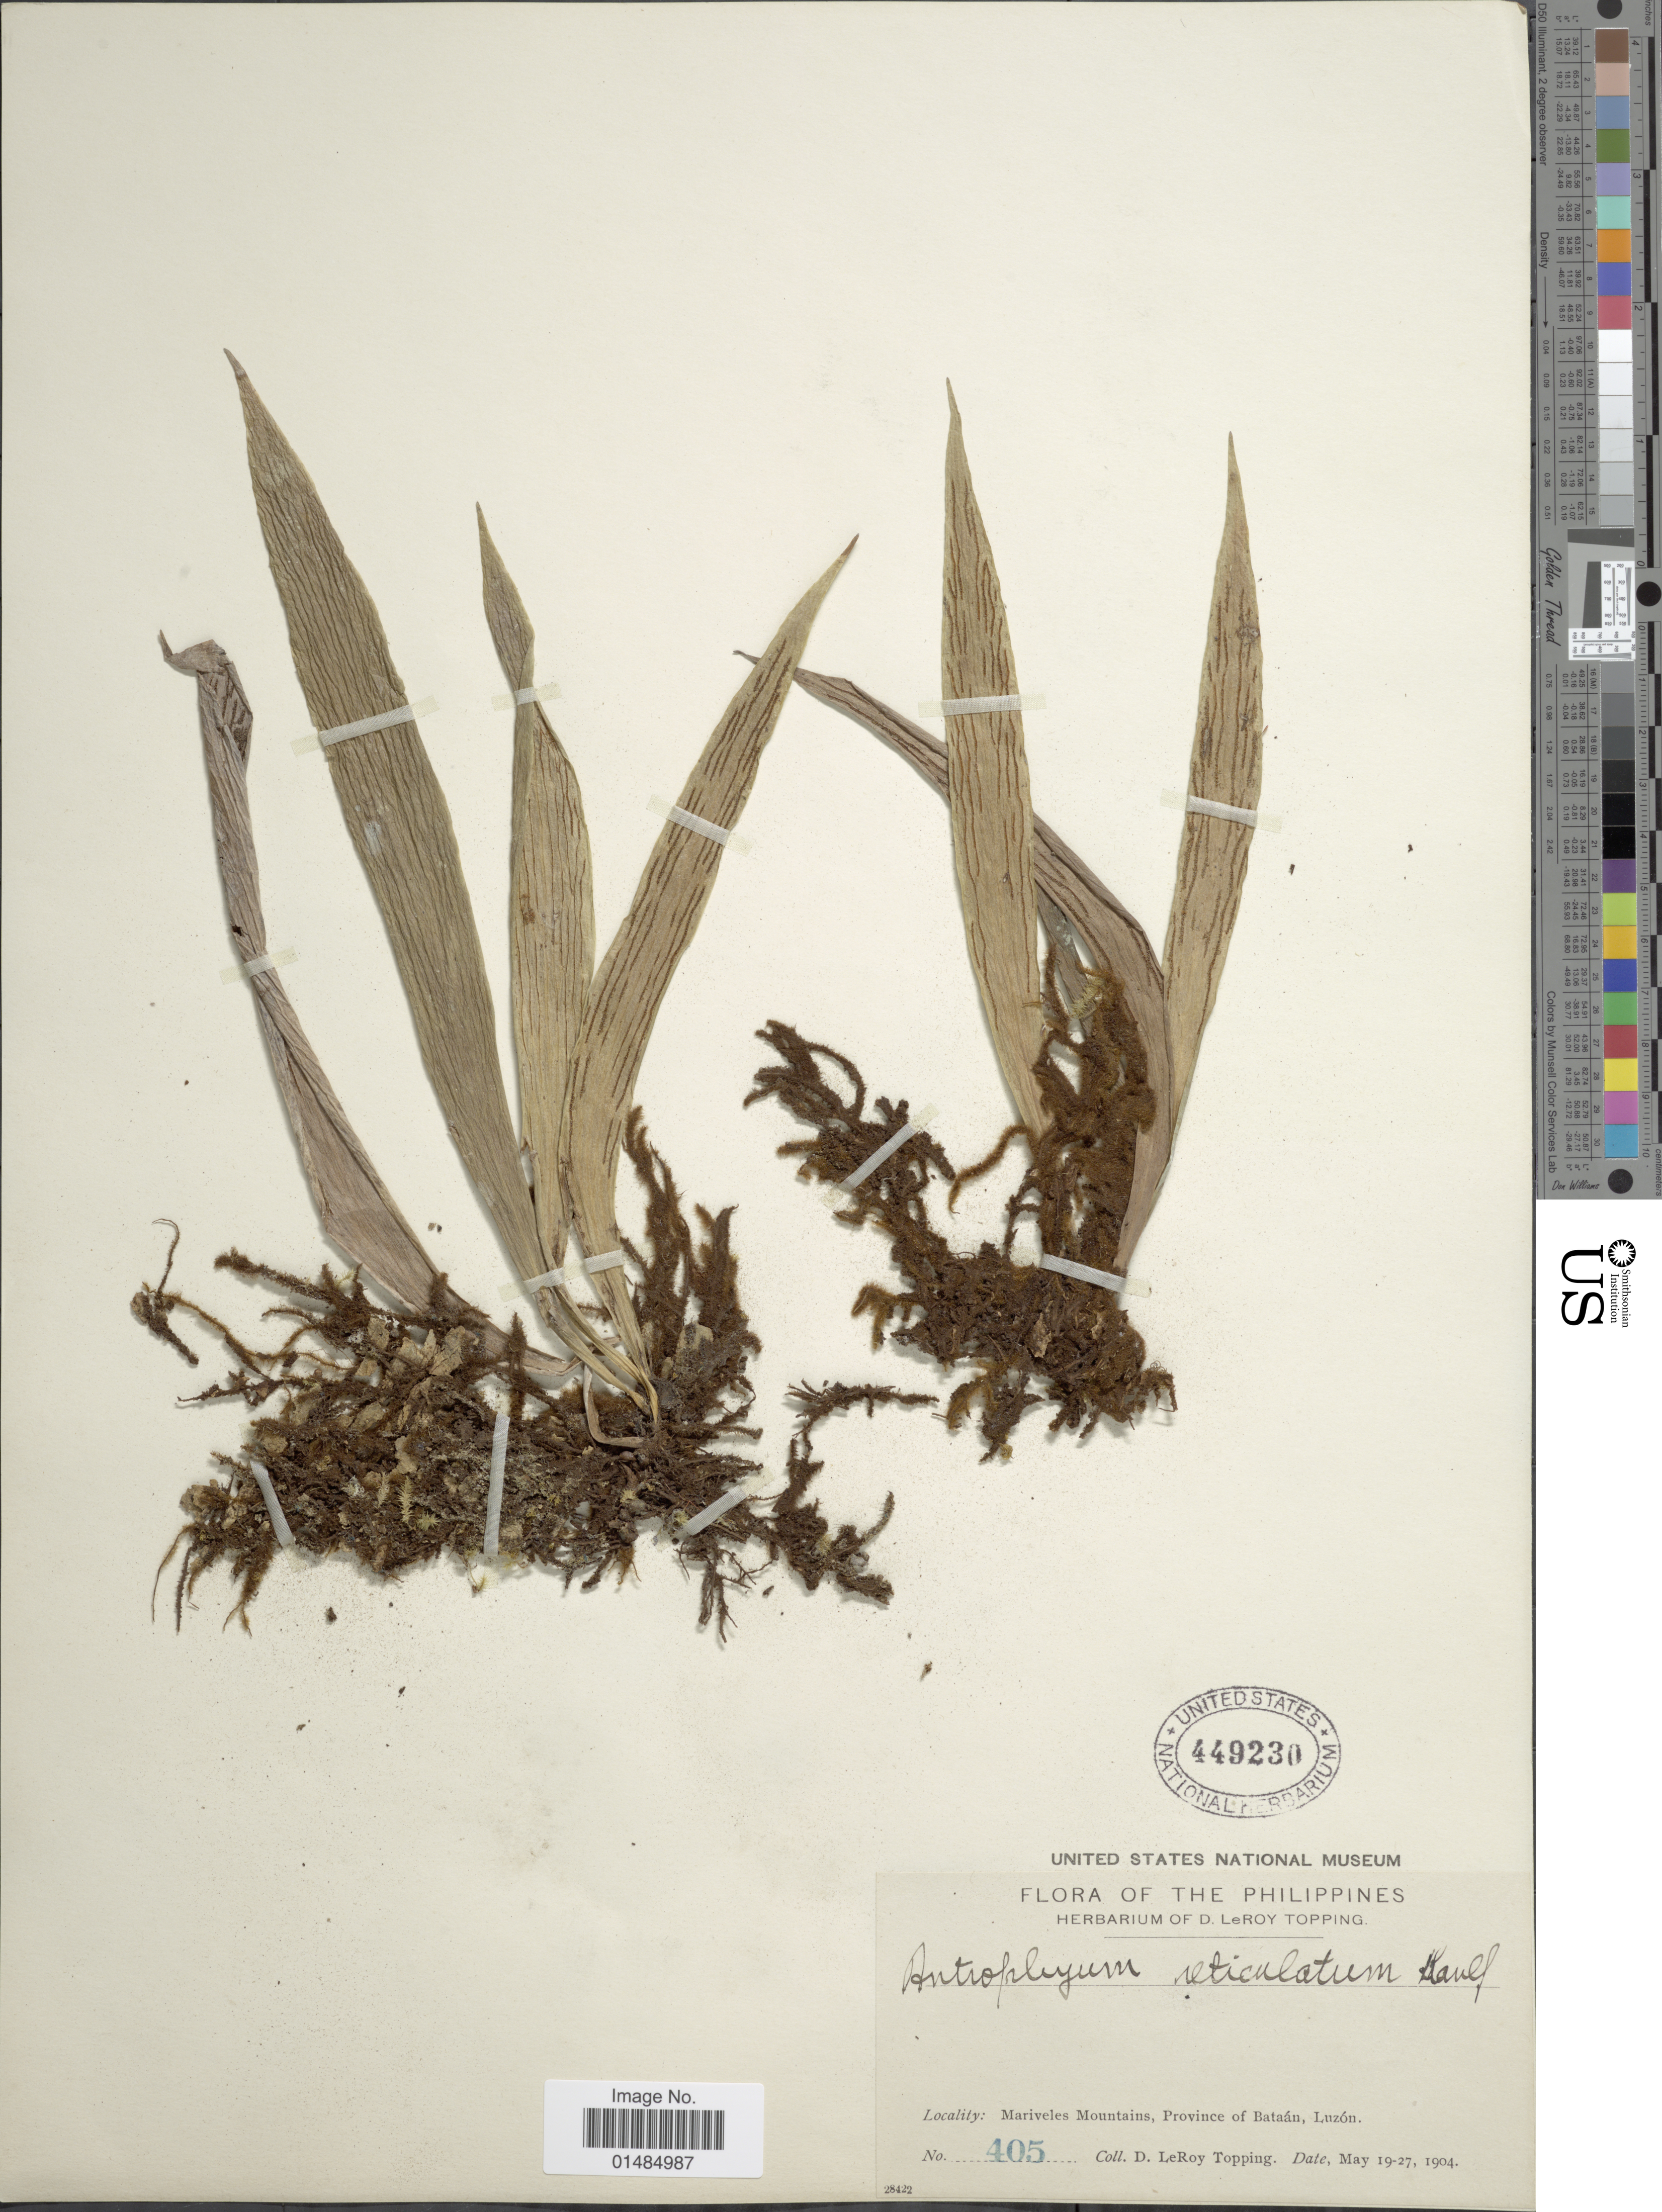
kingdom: Plantae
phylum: Tracheophyta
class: Polypodiopsida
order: Polypodiales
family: Pteridaceae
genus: Antrophyum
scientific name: Antrophyum reticulatum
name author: (G. Forst.) Kaulf.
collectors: D. L. Topping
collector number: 405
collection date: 1904-05-19/1904-05-27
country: Philippines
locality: Mariveles Mountains, Province of Bataán, Luzón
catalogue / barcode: US 449230